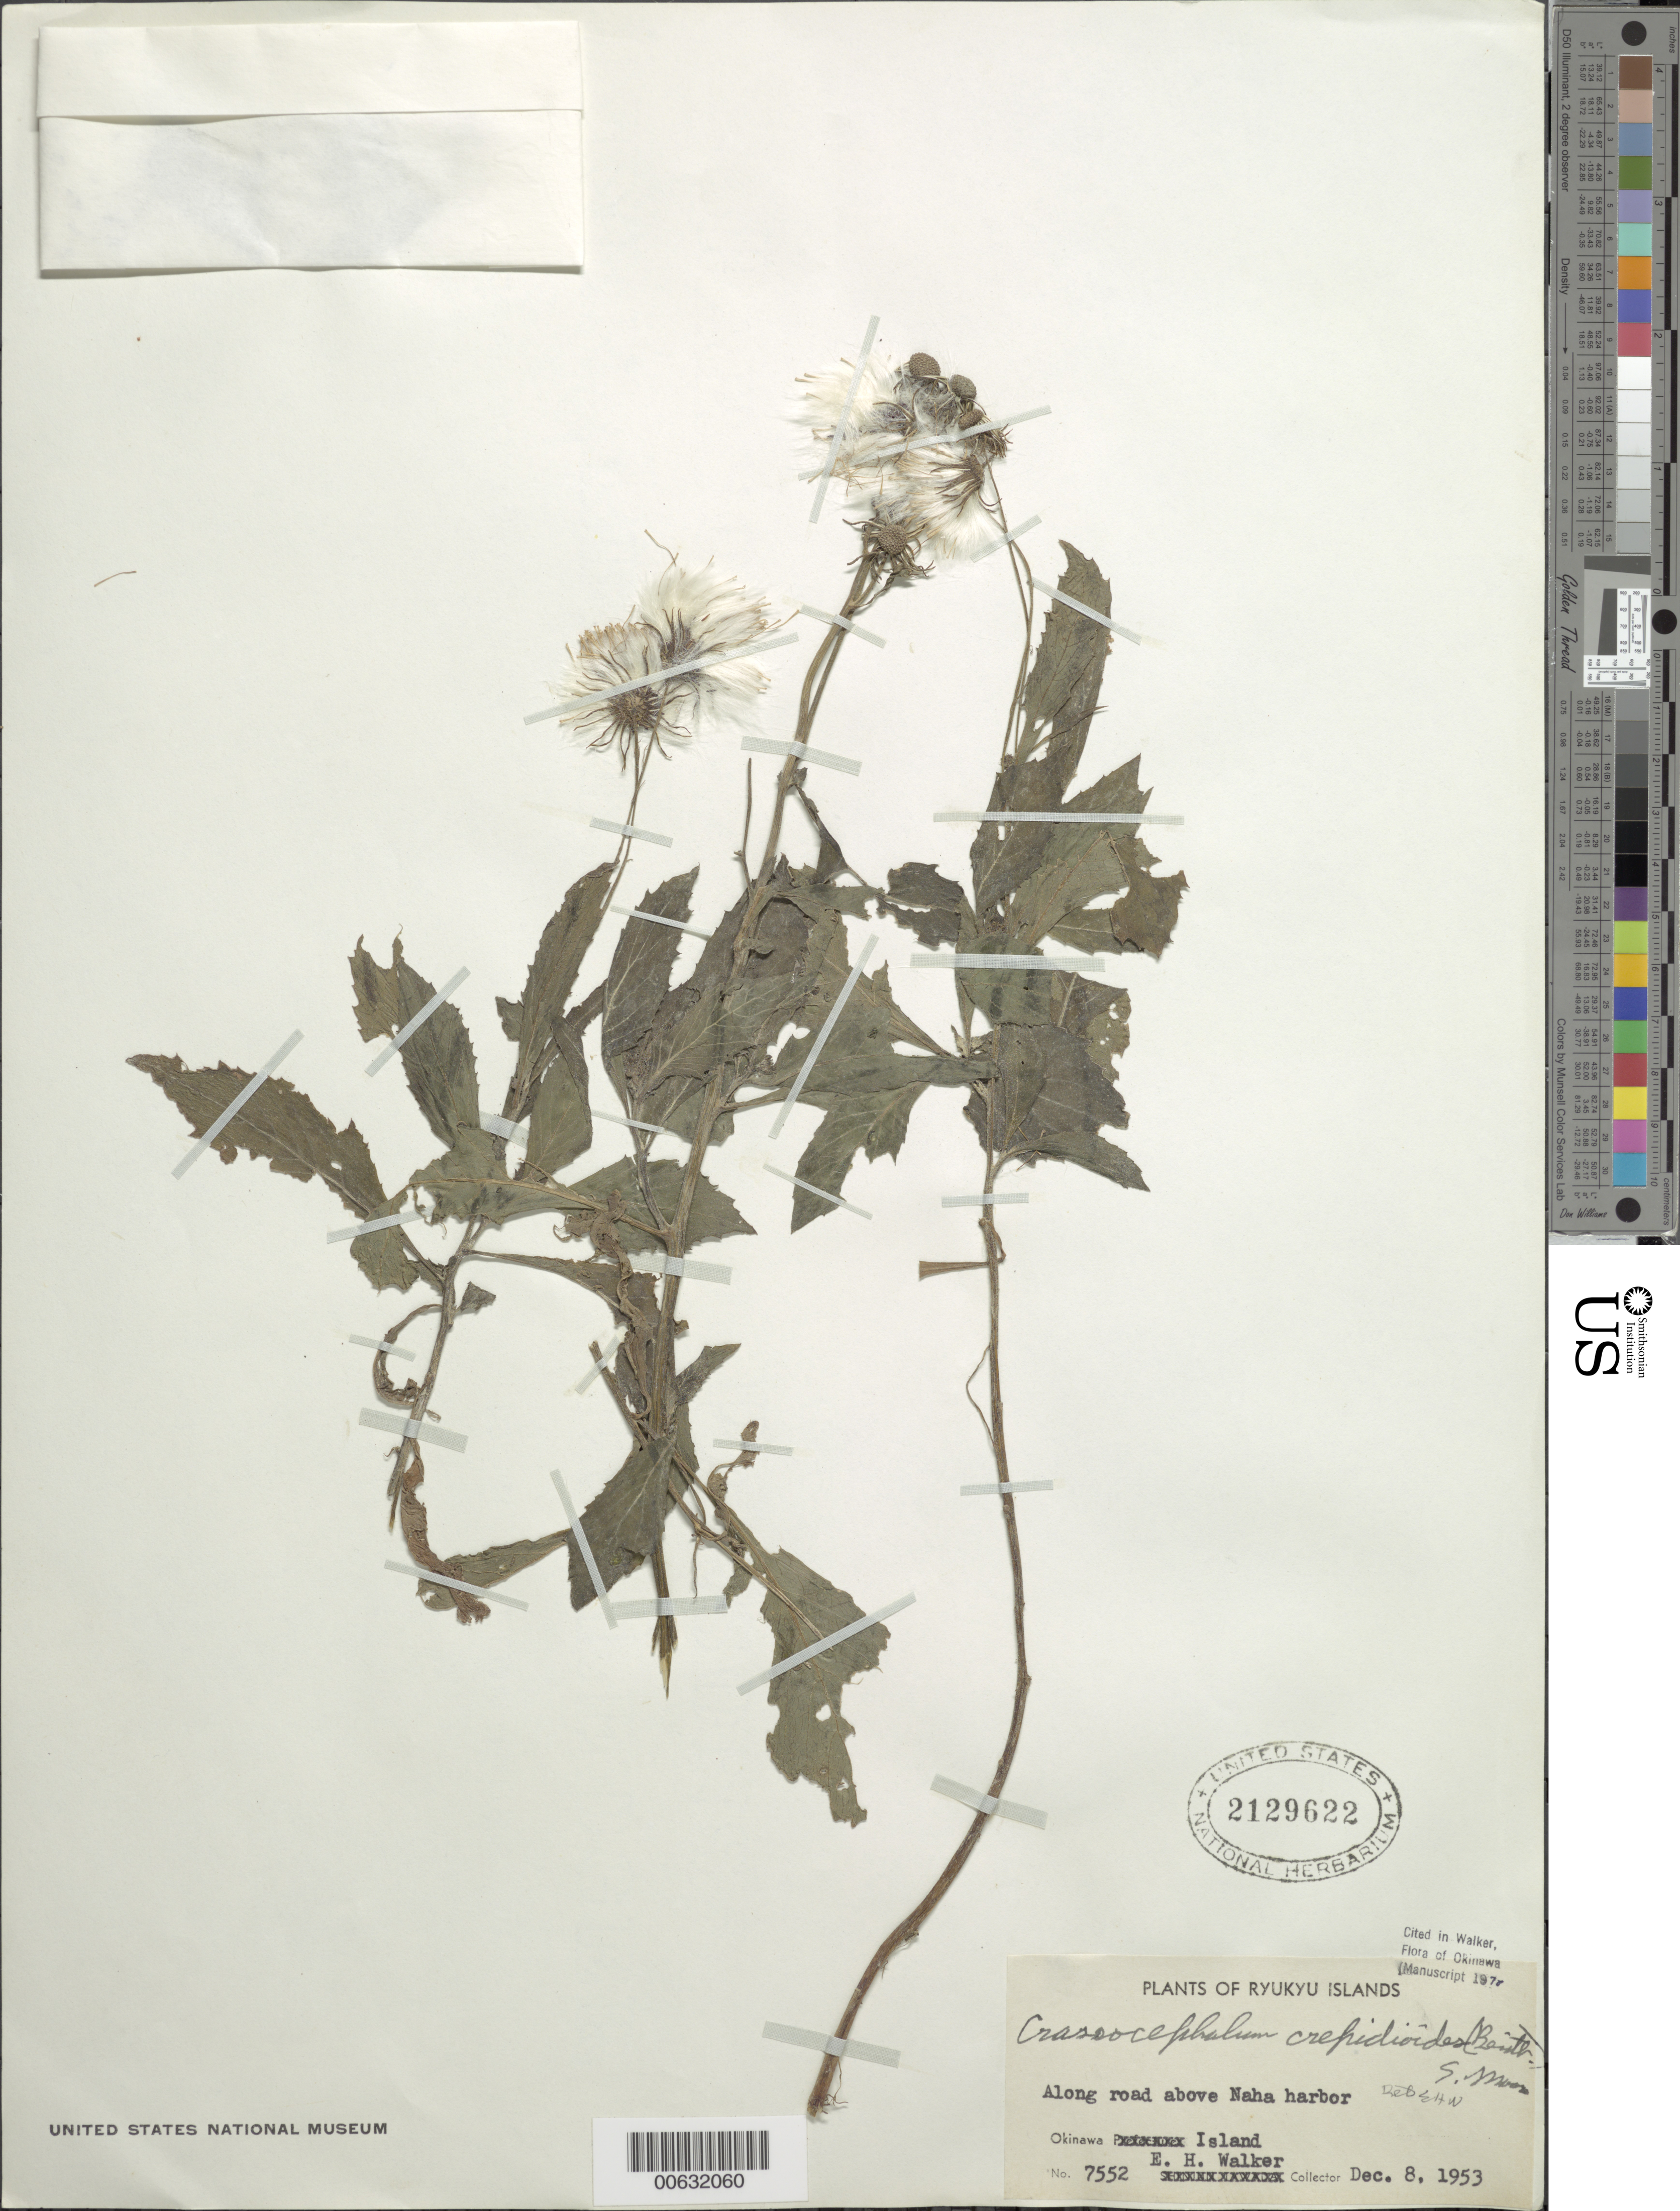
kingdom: Plantae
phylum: Tracheophyta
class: Magnoliopsida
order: Asterales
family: Asteraceae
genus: Crassocephalum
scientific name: Crassocephalum crepidioides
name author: (Benth.) S. Moore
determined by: Walker, E. H.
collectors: E. H. Walker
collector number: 7552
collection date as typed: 08 Dec 1953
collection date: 1953-12-08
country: Japan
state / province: Okinawa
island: Okinawa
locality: Above Naha Harbor [Okinawa Is.]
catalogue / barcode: US 2129622